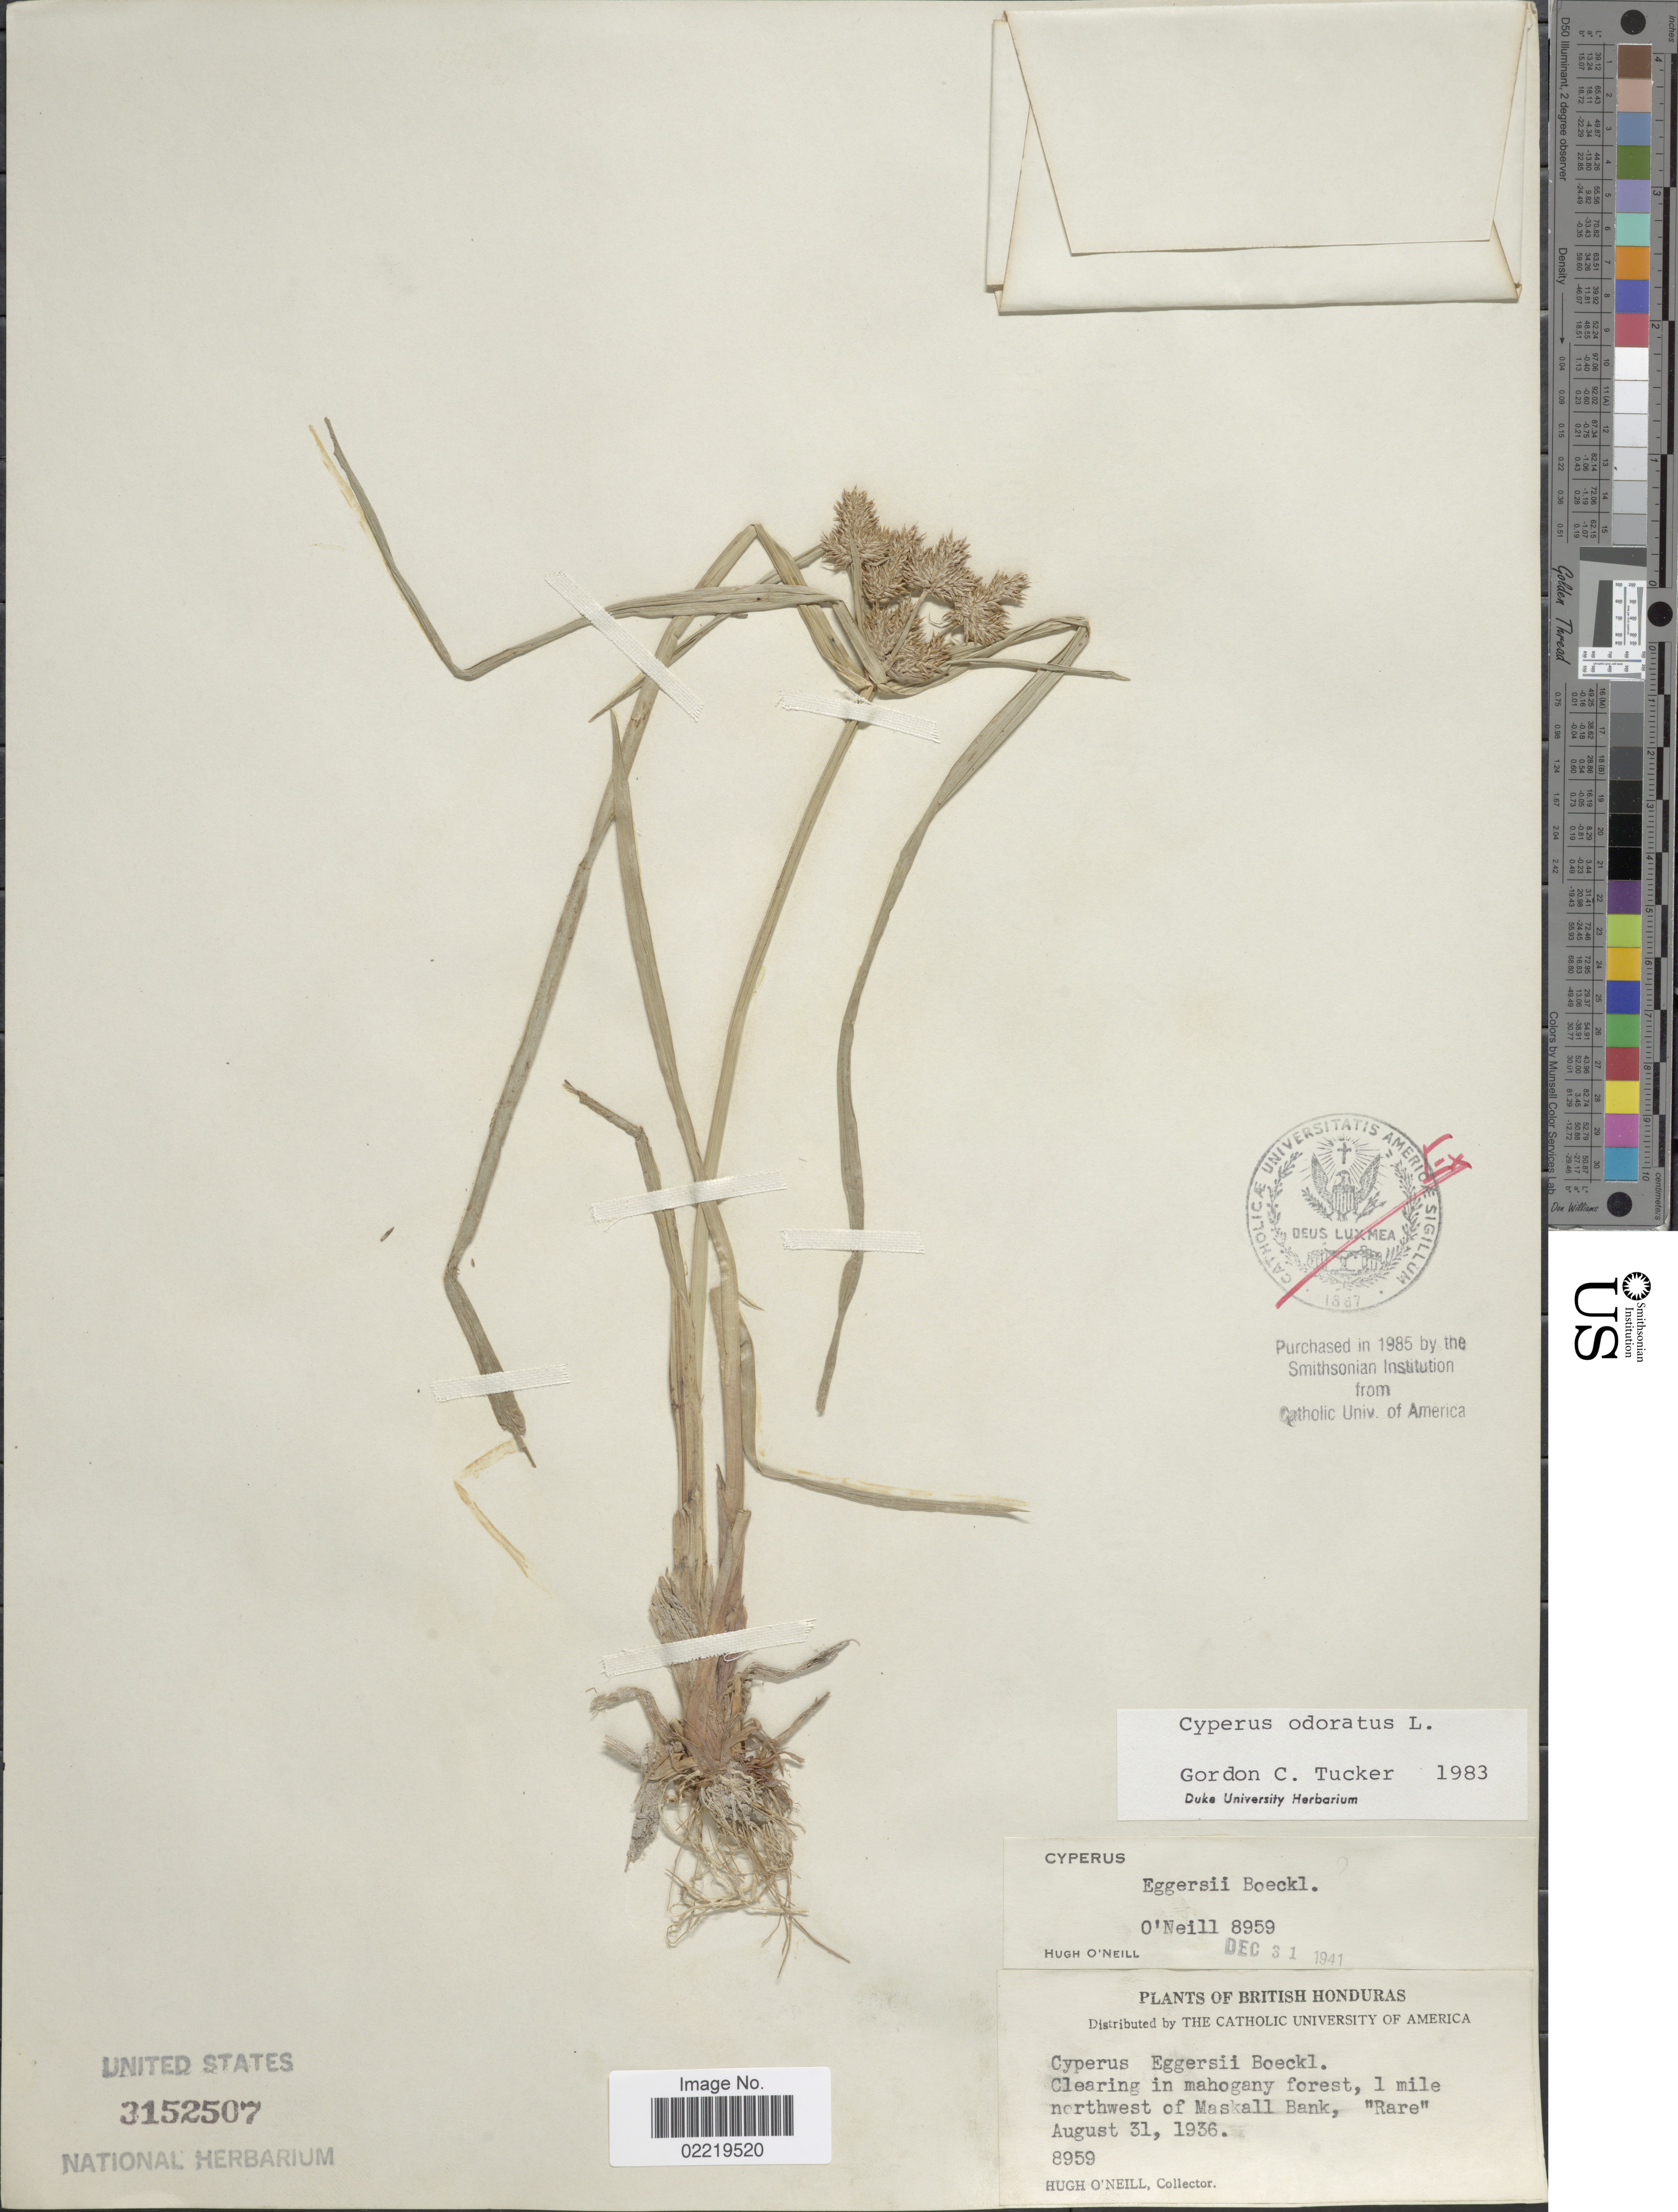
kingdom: Plantae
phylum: Tracheophyta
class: Liliopsida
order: Poales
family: Cyperaceae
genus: Cyperus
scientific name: Cyperus odoratus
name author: L.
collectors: H. O'Neill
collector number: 8959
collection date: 1936-08-31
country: Belize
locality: British Honduras, Clearing in mahogany forest, 1 mile northwest of Maskall Bank, "Rare".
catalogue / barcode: US 3152507